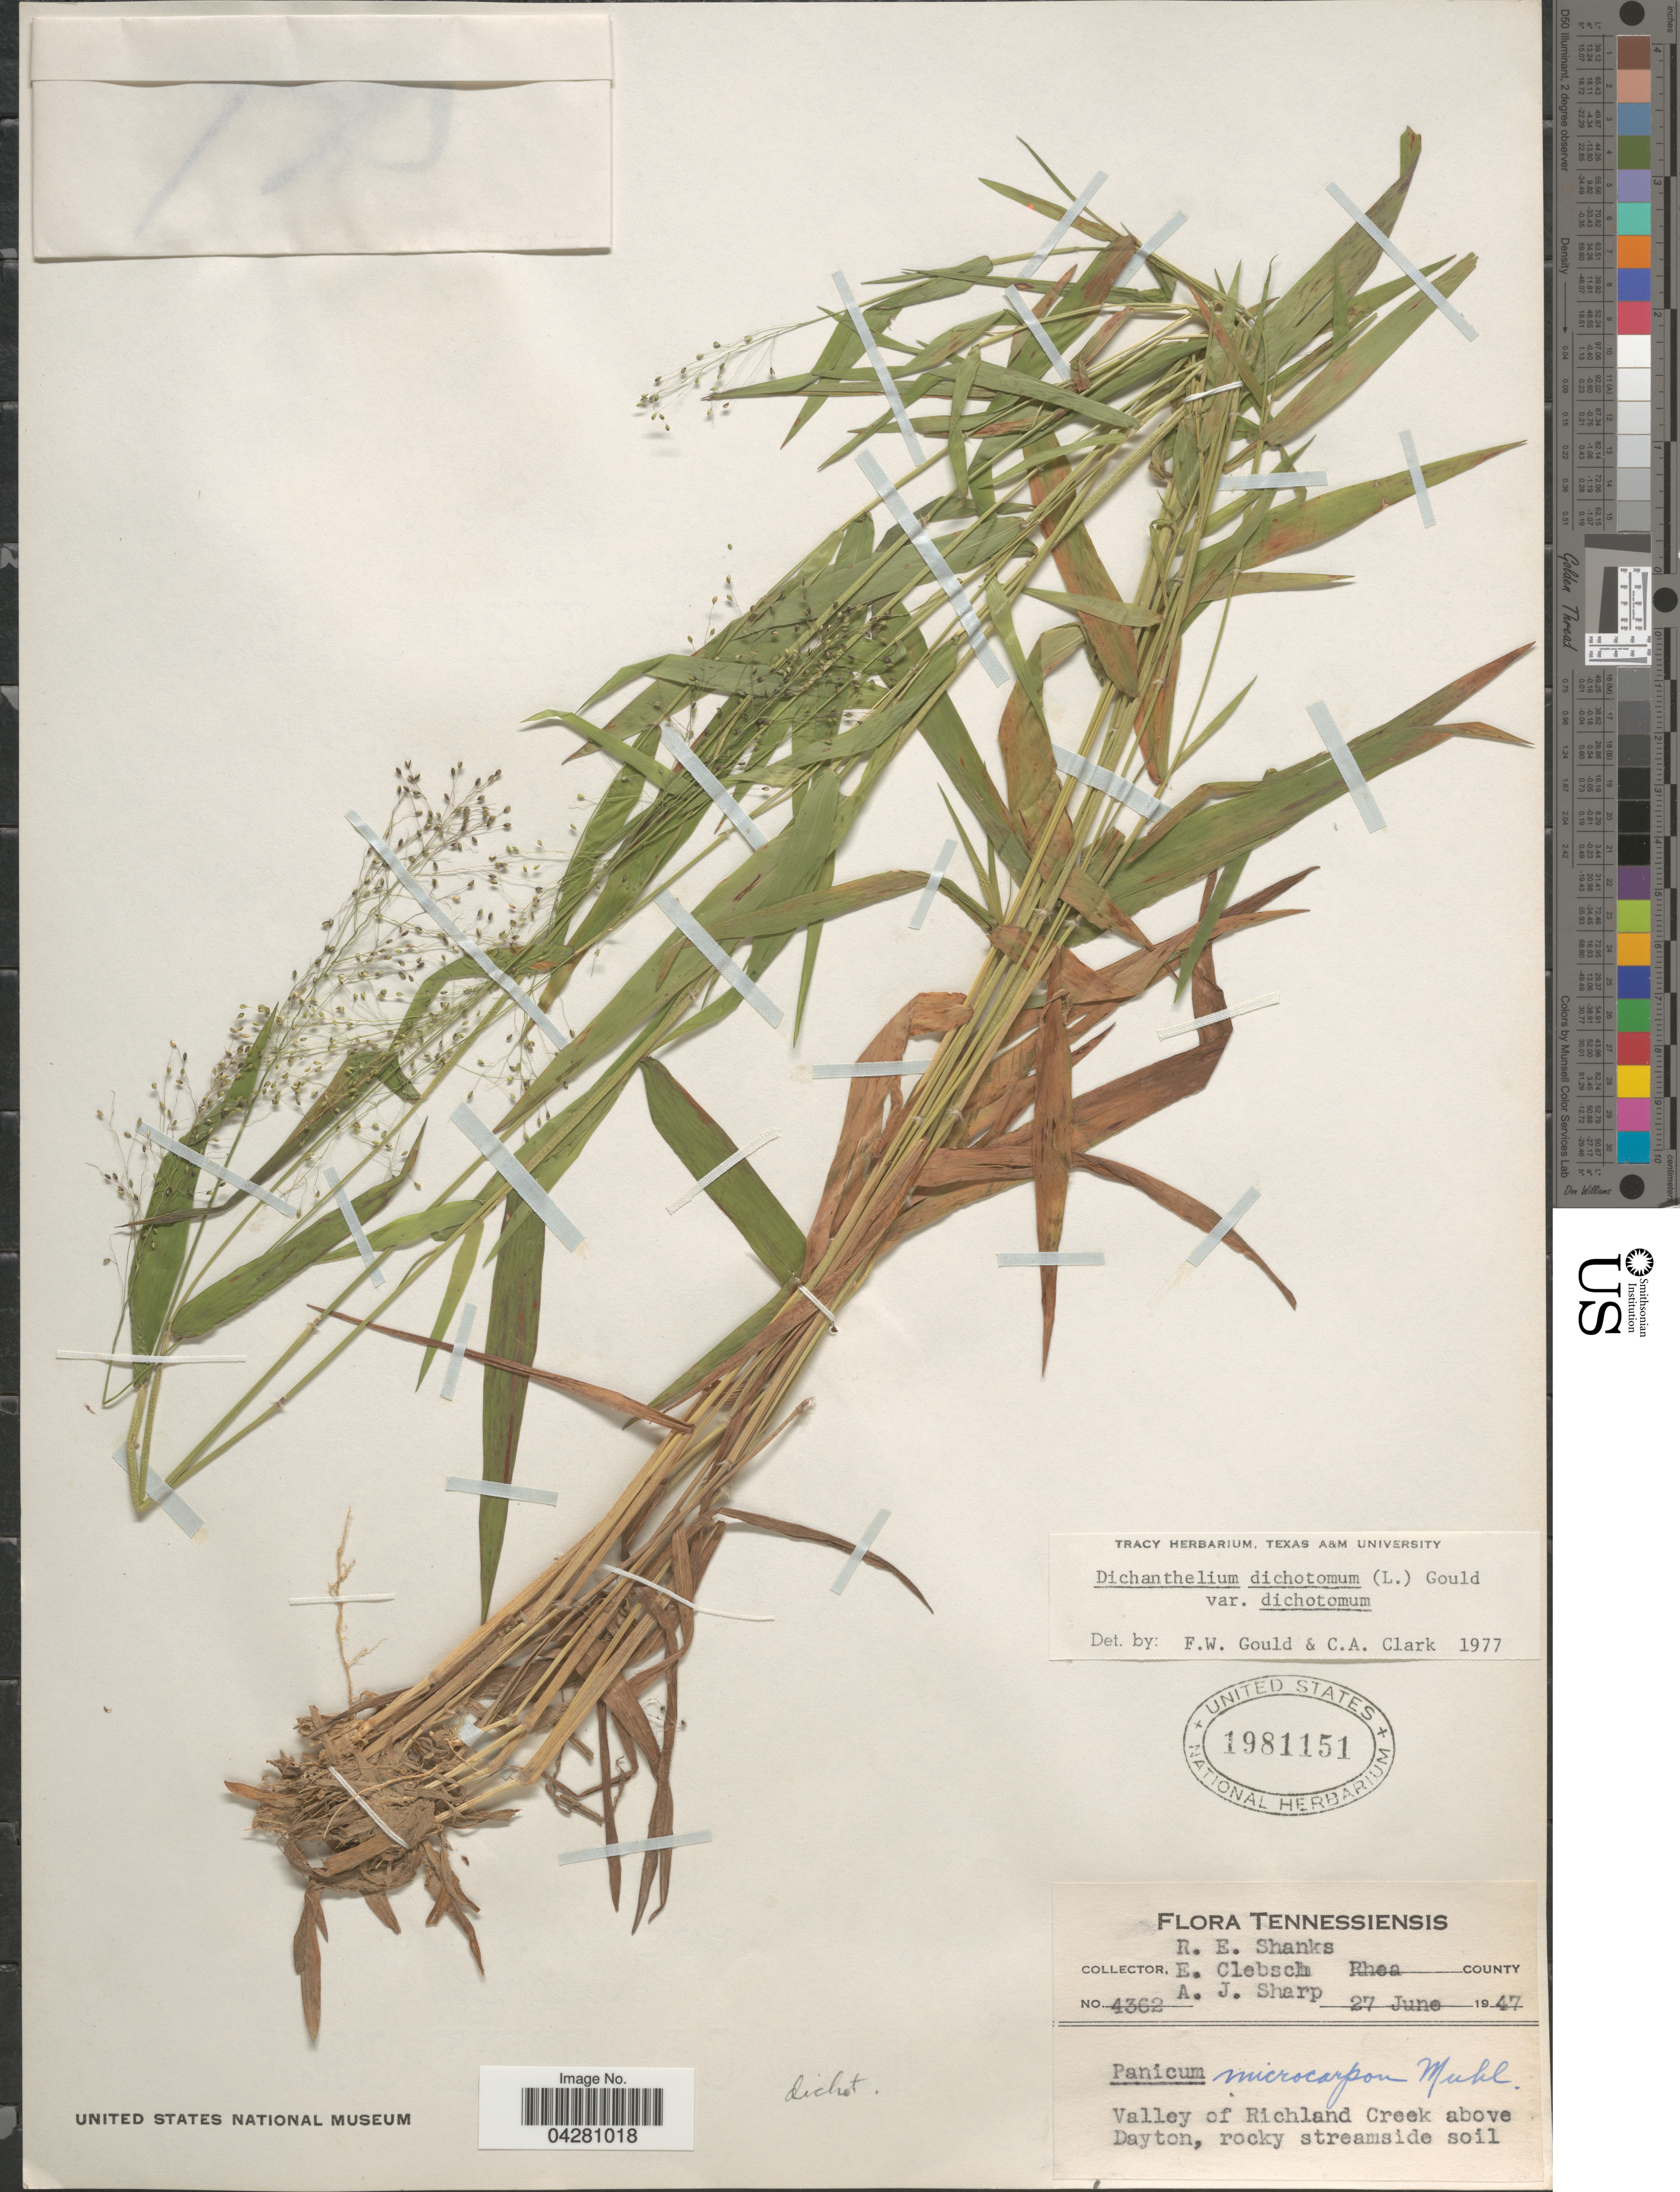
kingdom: Plantae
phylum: Tracheophyta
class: Liliopsida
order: Poales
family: Poaceae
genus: Dichanthelium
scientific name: Dichanthelium dichotomum var. dichotomum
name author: (L.) Gould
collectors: R. Shanks, E. Clebsch & A. J. Sharp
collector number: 4362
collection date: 1947-06-27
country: United States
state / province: Tennessee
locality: Rhea County. Valley of Richland Creek above Dayton, rocky streamside soil.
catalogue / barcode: US 1981151